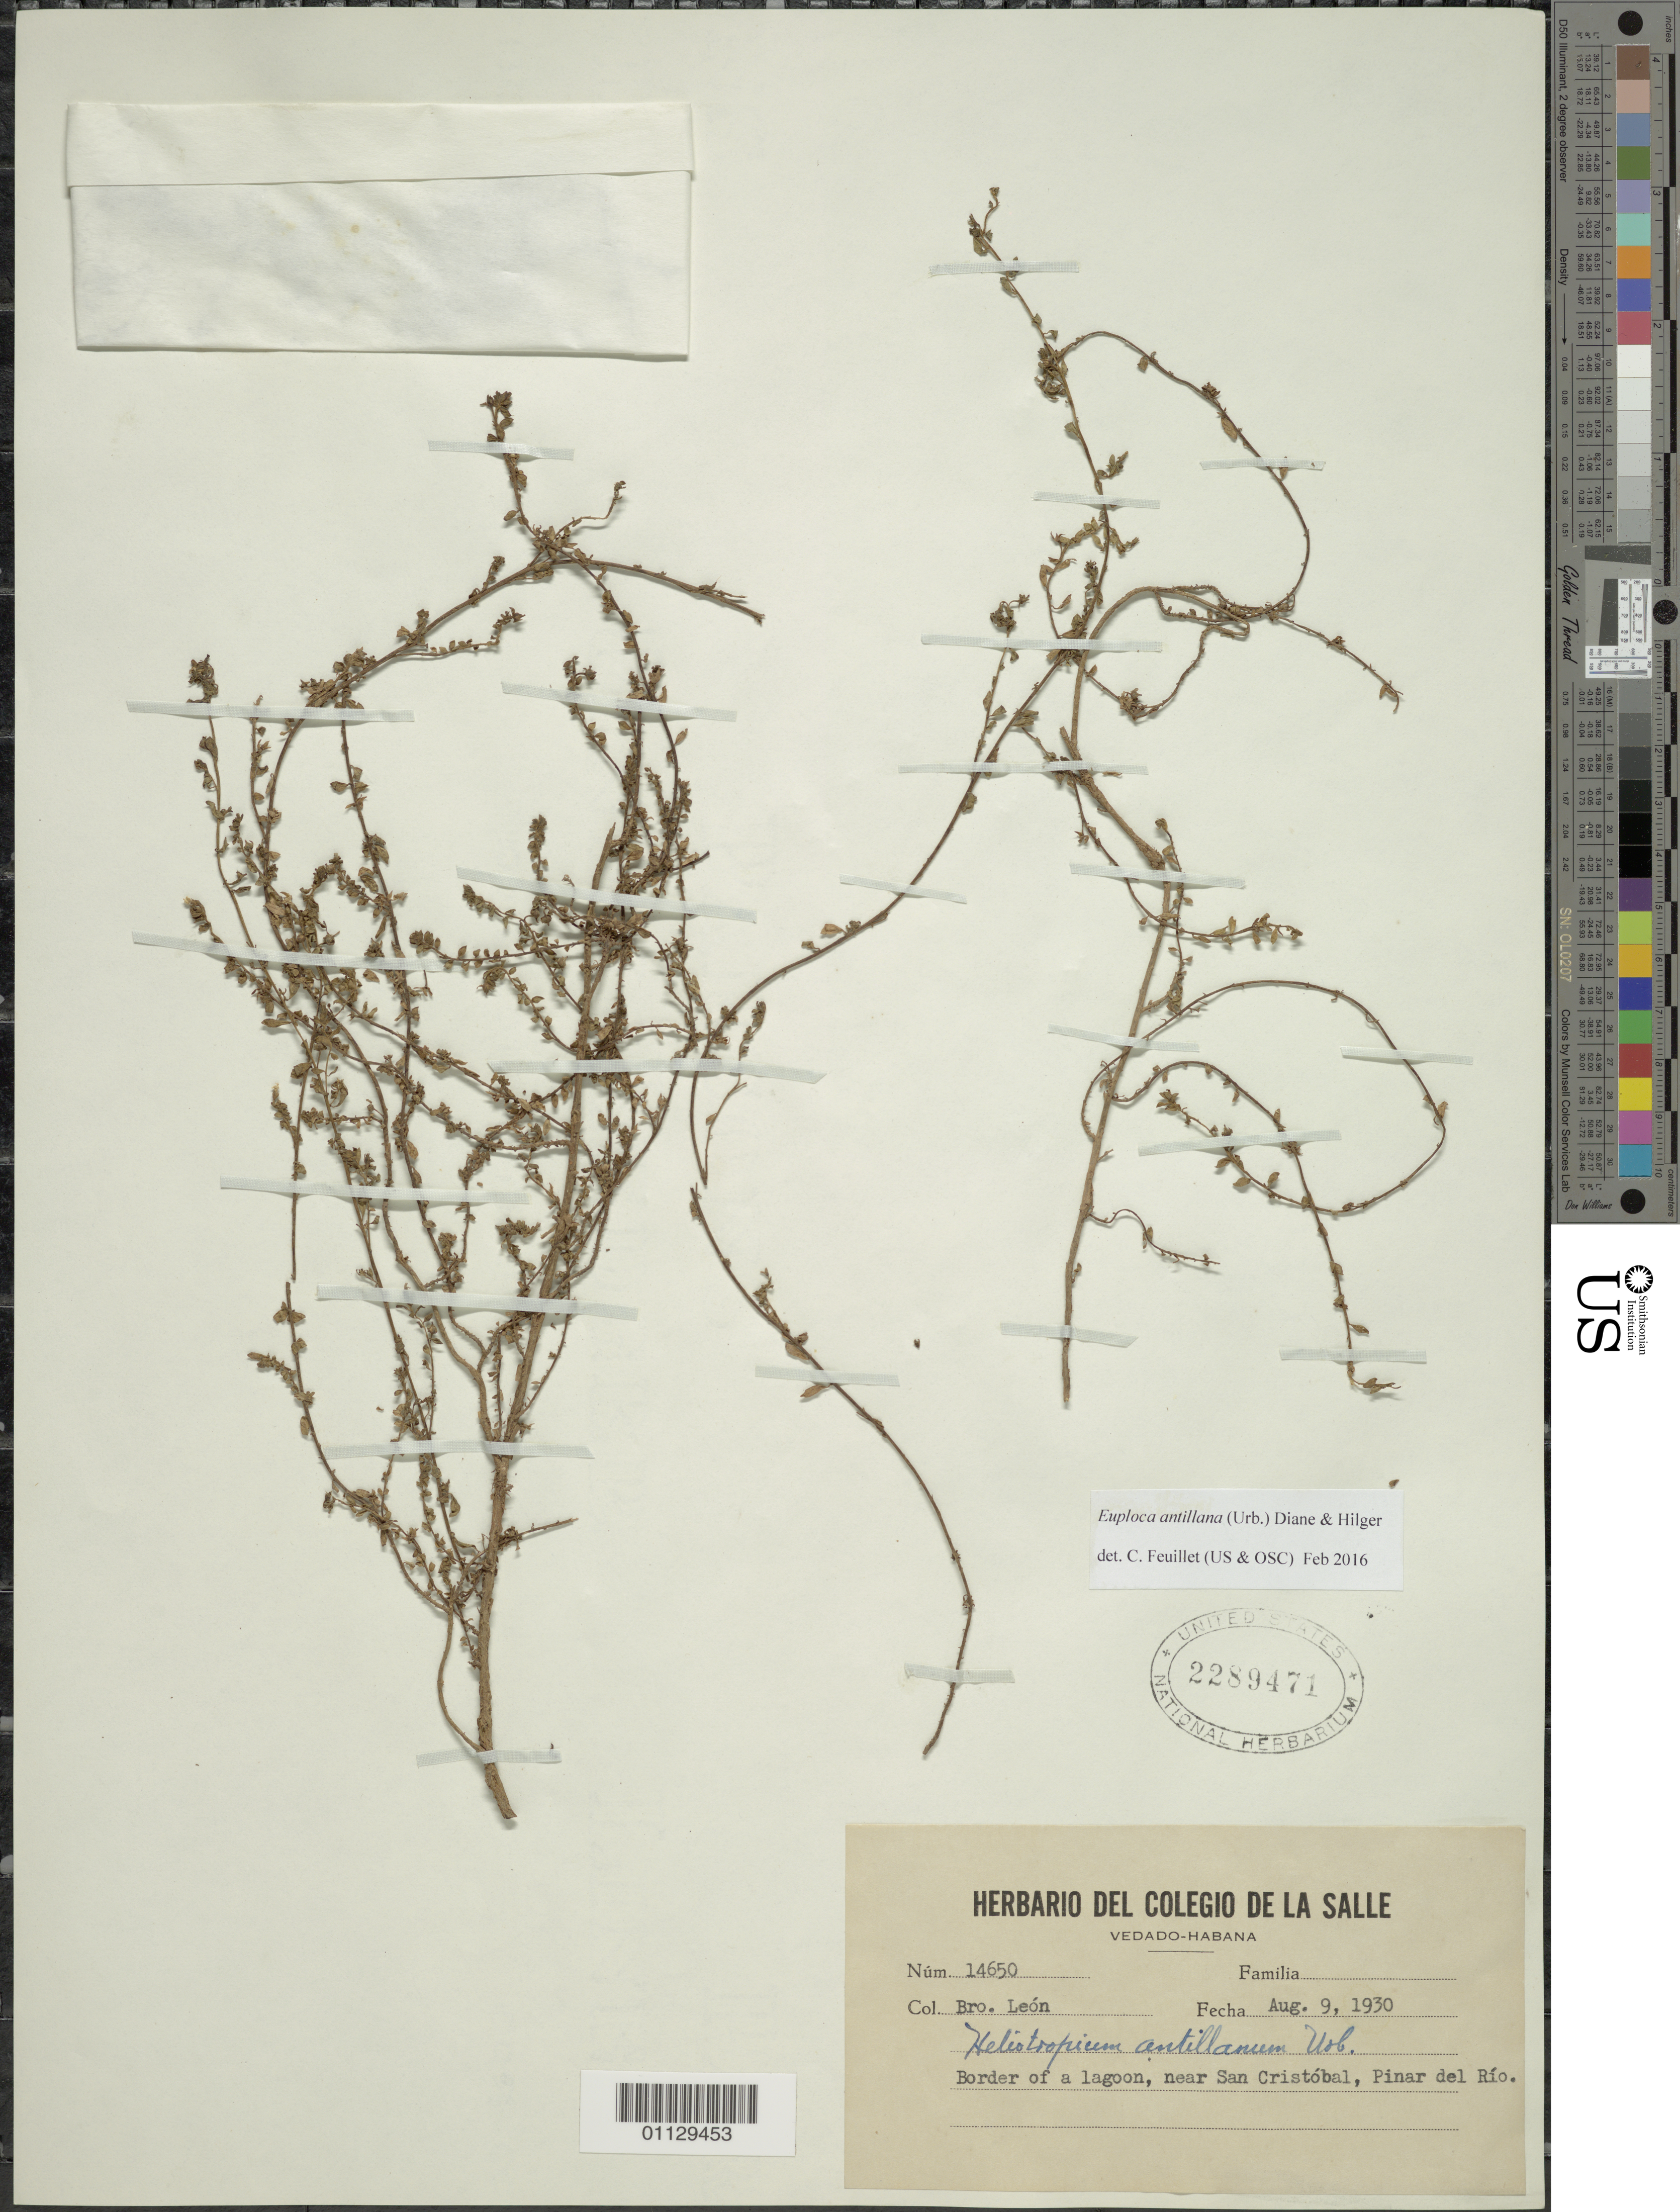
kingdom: Plantae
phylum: Tracheophyta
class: Magnoliopsida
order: Boraginales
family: Heliotropiaceae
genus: Euploca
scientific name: Euploca antillana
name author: (Urb.) Diane & Hilger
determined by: Feuillet, C.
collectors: Bro. León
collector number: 14650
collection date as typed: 09 Aug 1930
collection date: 1930-08-09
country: Cuba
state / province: La Habana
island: Cuba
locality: Near San Cristobel, Pinal del Rio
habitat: Border of a lagoon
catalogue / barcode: US 2289471